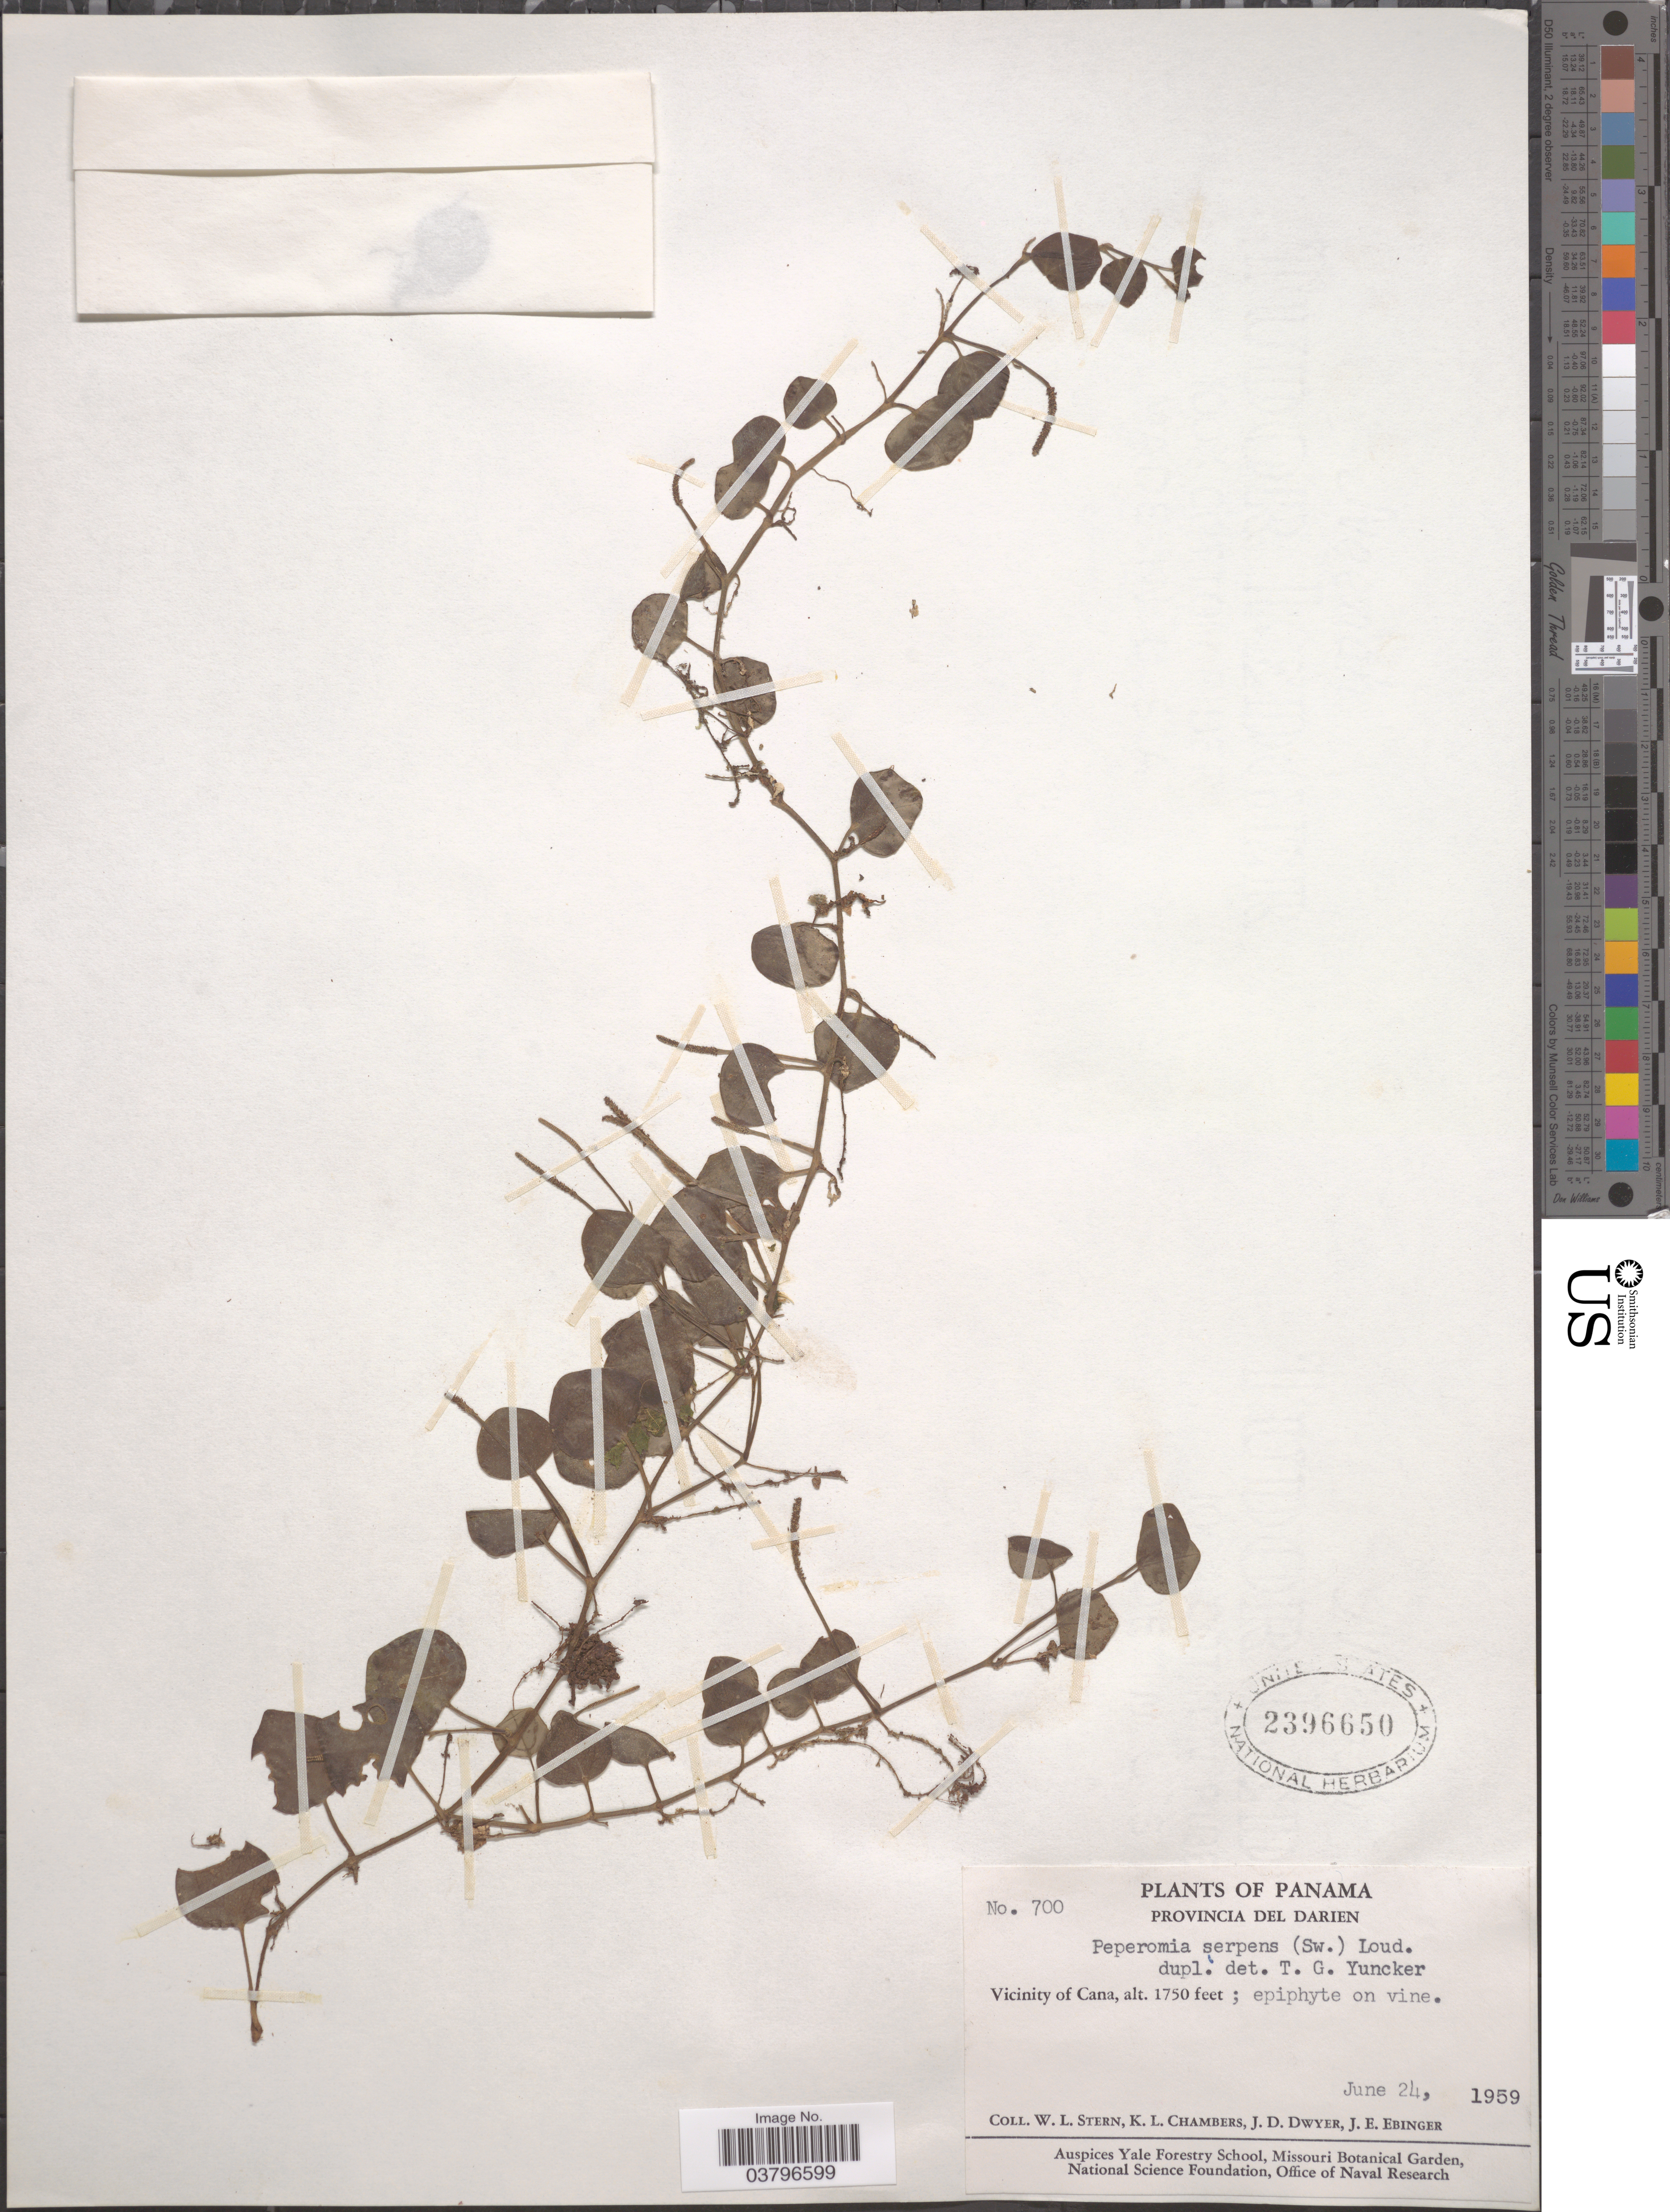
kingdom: Plantae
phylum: Tracheophyta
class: Magnoliopsida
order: Piperales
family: Piperaceae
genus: Peperomia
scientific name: Peperomia serpens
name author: (Sw.) Loudon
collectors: W. L. Stern, K. Chambers, J. D. Dwyer & J. Ebinger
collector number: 700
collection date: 1959-06-24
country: Panama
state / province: Darien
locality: Vicinity of Cana.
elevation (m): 533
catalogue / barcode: US 2396650